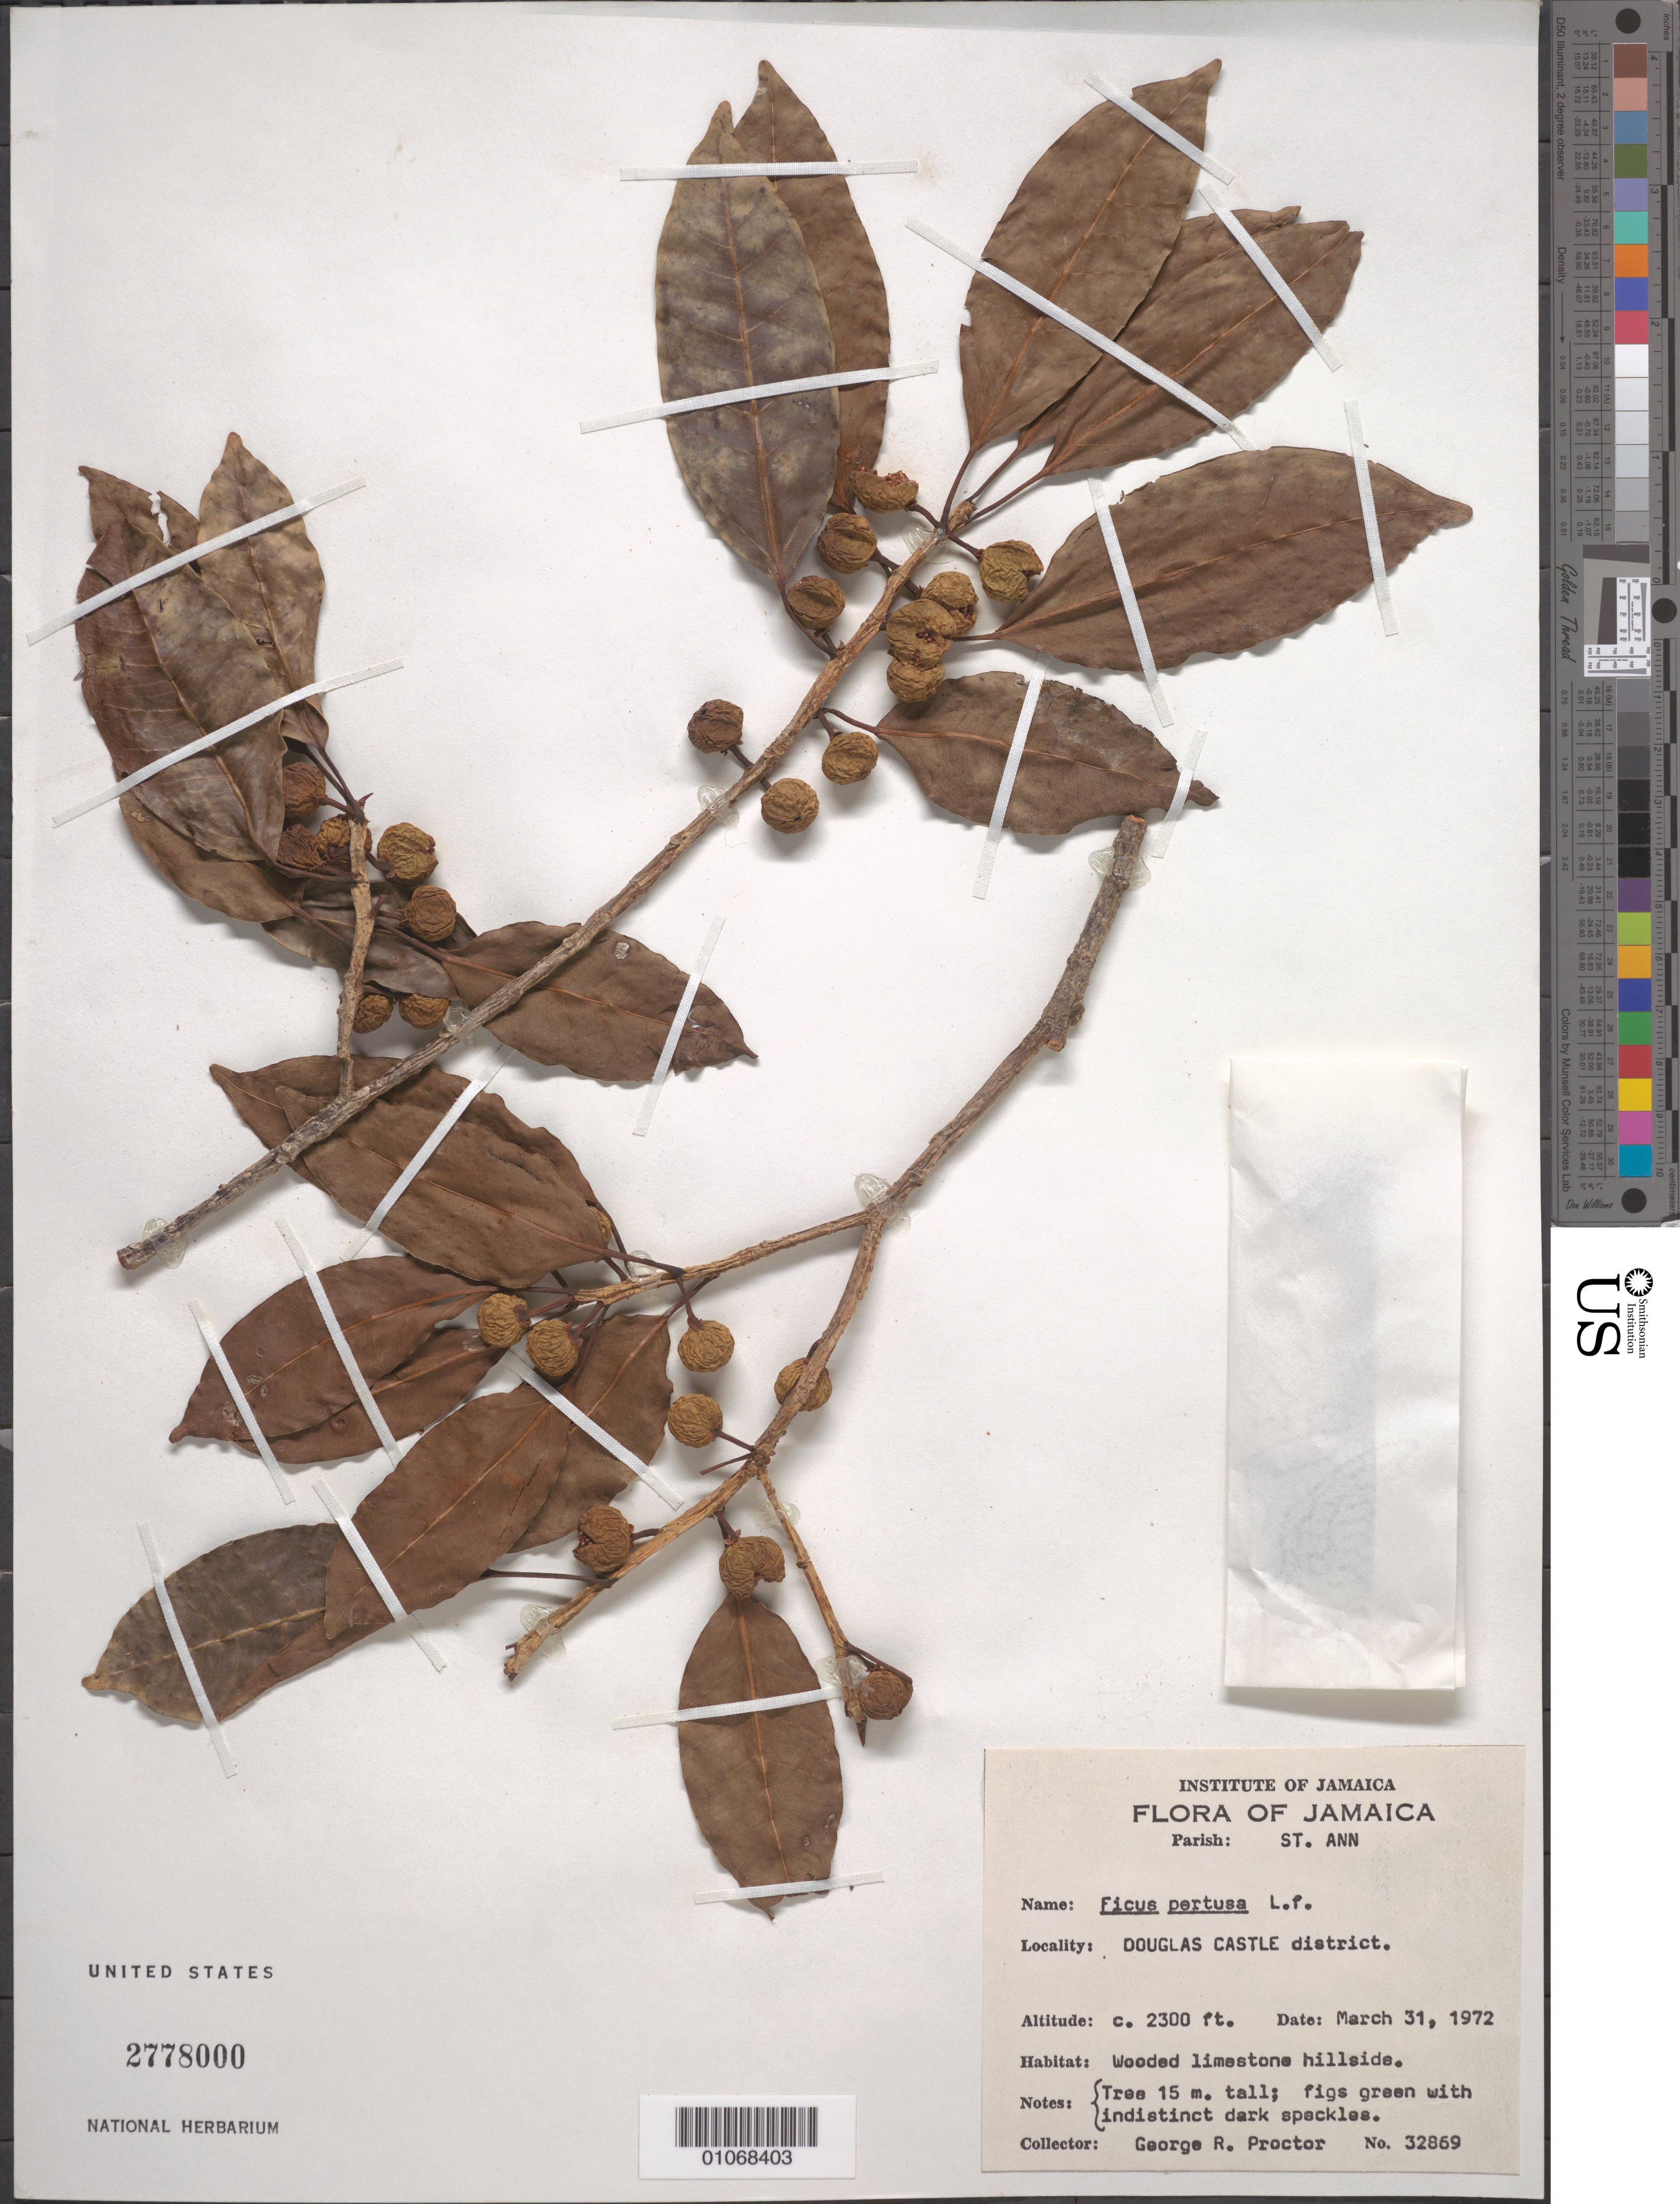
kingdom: Plantae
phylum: Tracheophyta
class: Magnoliopsida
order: Rosales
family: Moraceae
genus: Ficus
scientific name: Ficus pertusa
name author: L. f.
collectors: G. R. Proctor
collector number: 32869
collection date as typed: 31 Mar 1972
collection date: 1972-03-31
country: Jamaica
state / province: Saint Ann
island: Jamaica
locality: Wooded limestone hillside.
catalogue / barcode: US 2778000